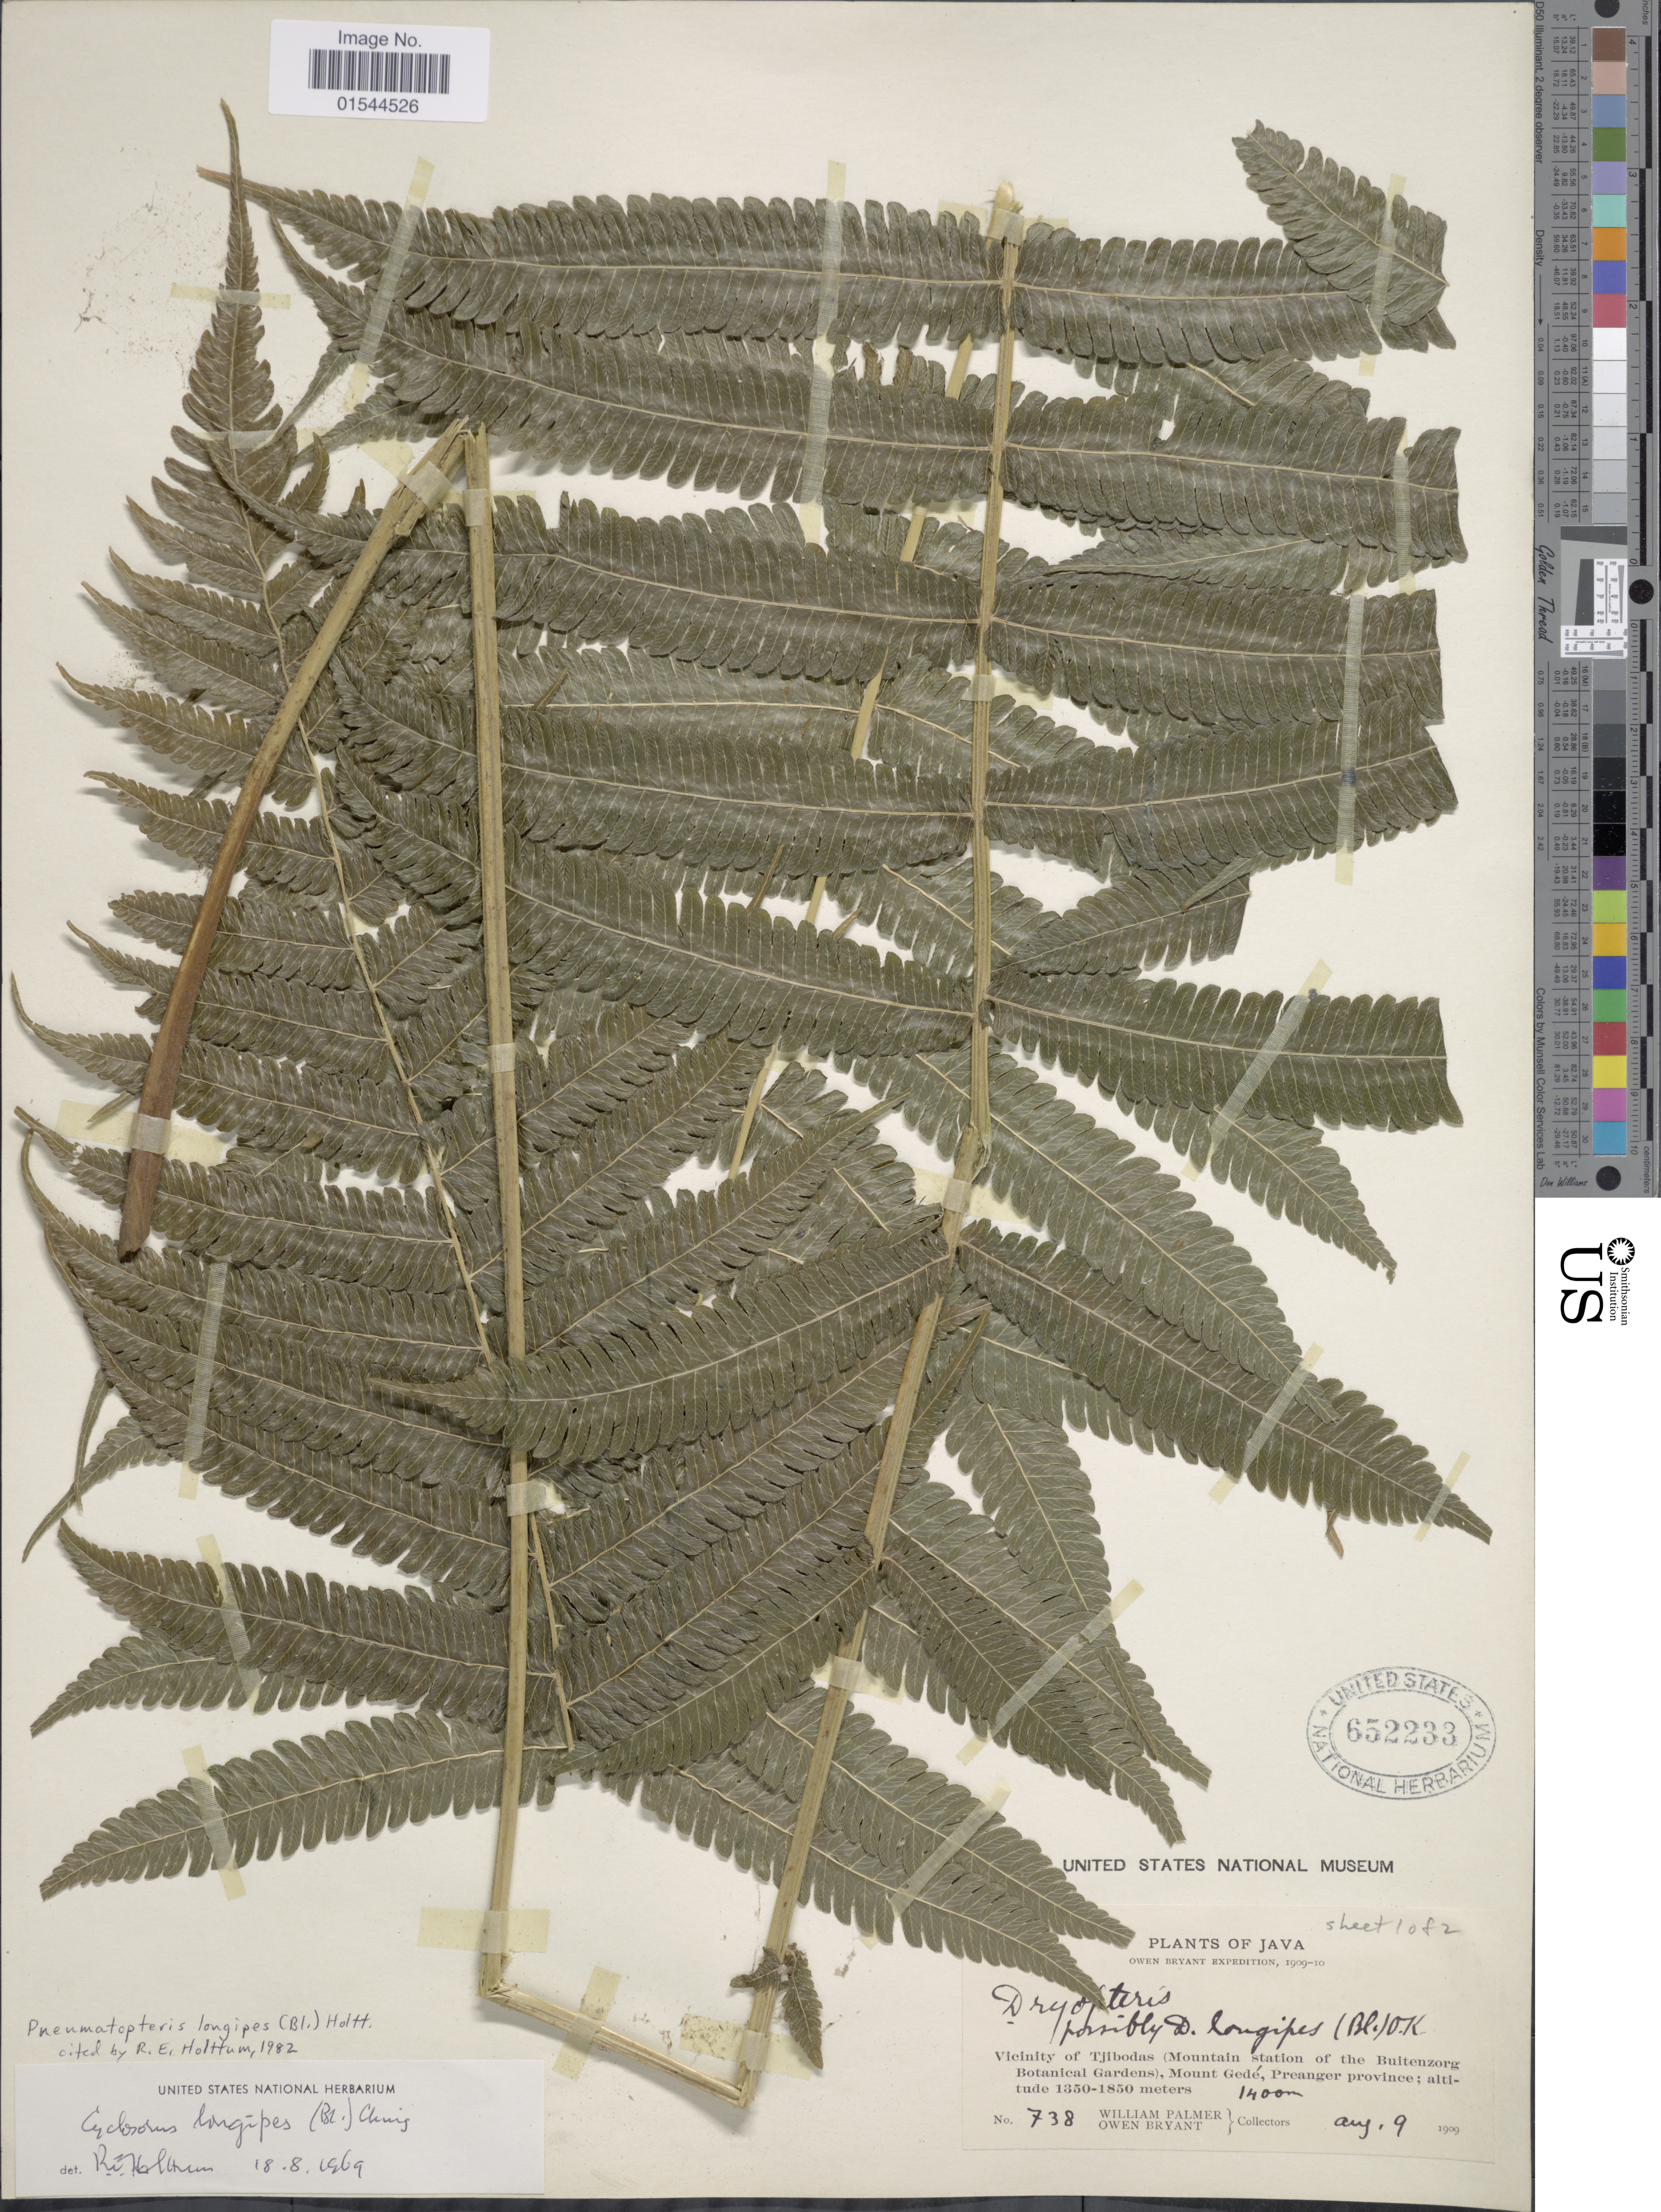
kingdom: Plantae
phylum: Tracheophyta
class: Polypodiopsida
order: Polypodiales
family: Thelypteridaceae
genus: Pneumatopteris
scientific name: Pneumatopteris longipes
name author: (Blume) Holttum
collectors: W. Palmer & O. Bryant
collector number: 738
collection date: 1909-08-09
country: Indonesia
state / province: Java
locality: Vicinity of Tjibodas (Mountain station of the Buitenzorg Botanical Gardens), Mount Gede, preanger Province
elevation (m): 1400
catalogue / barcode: US 652233